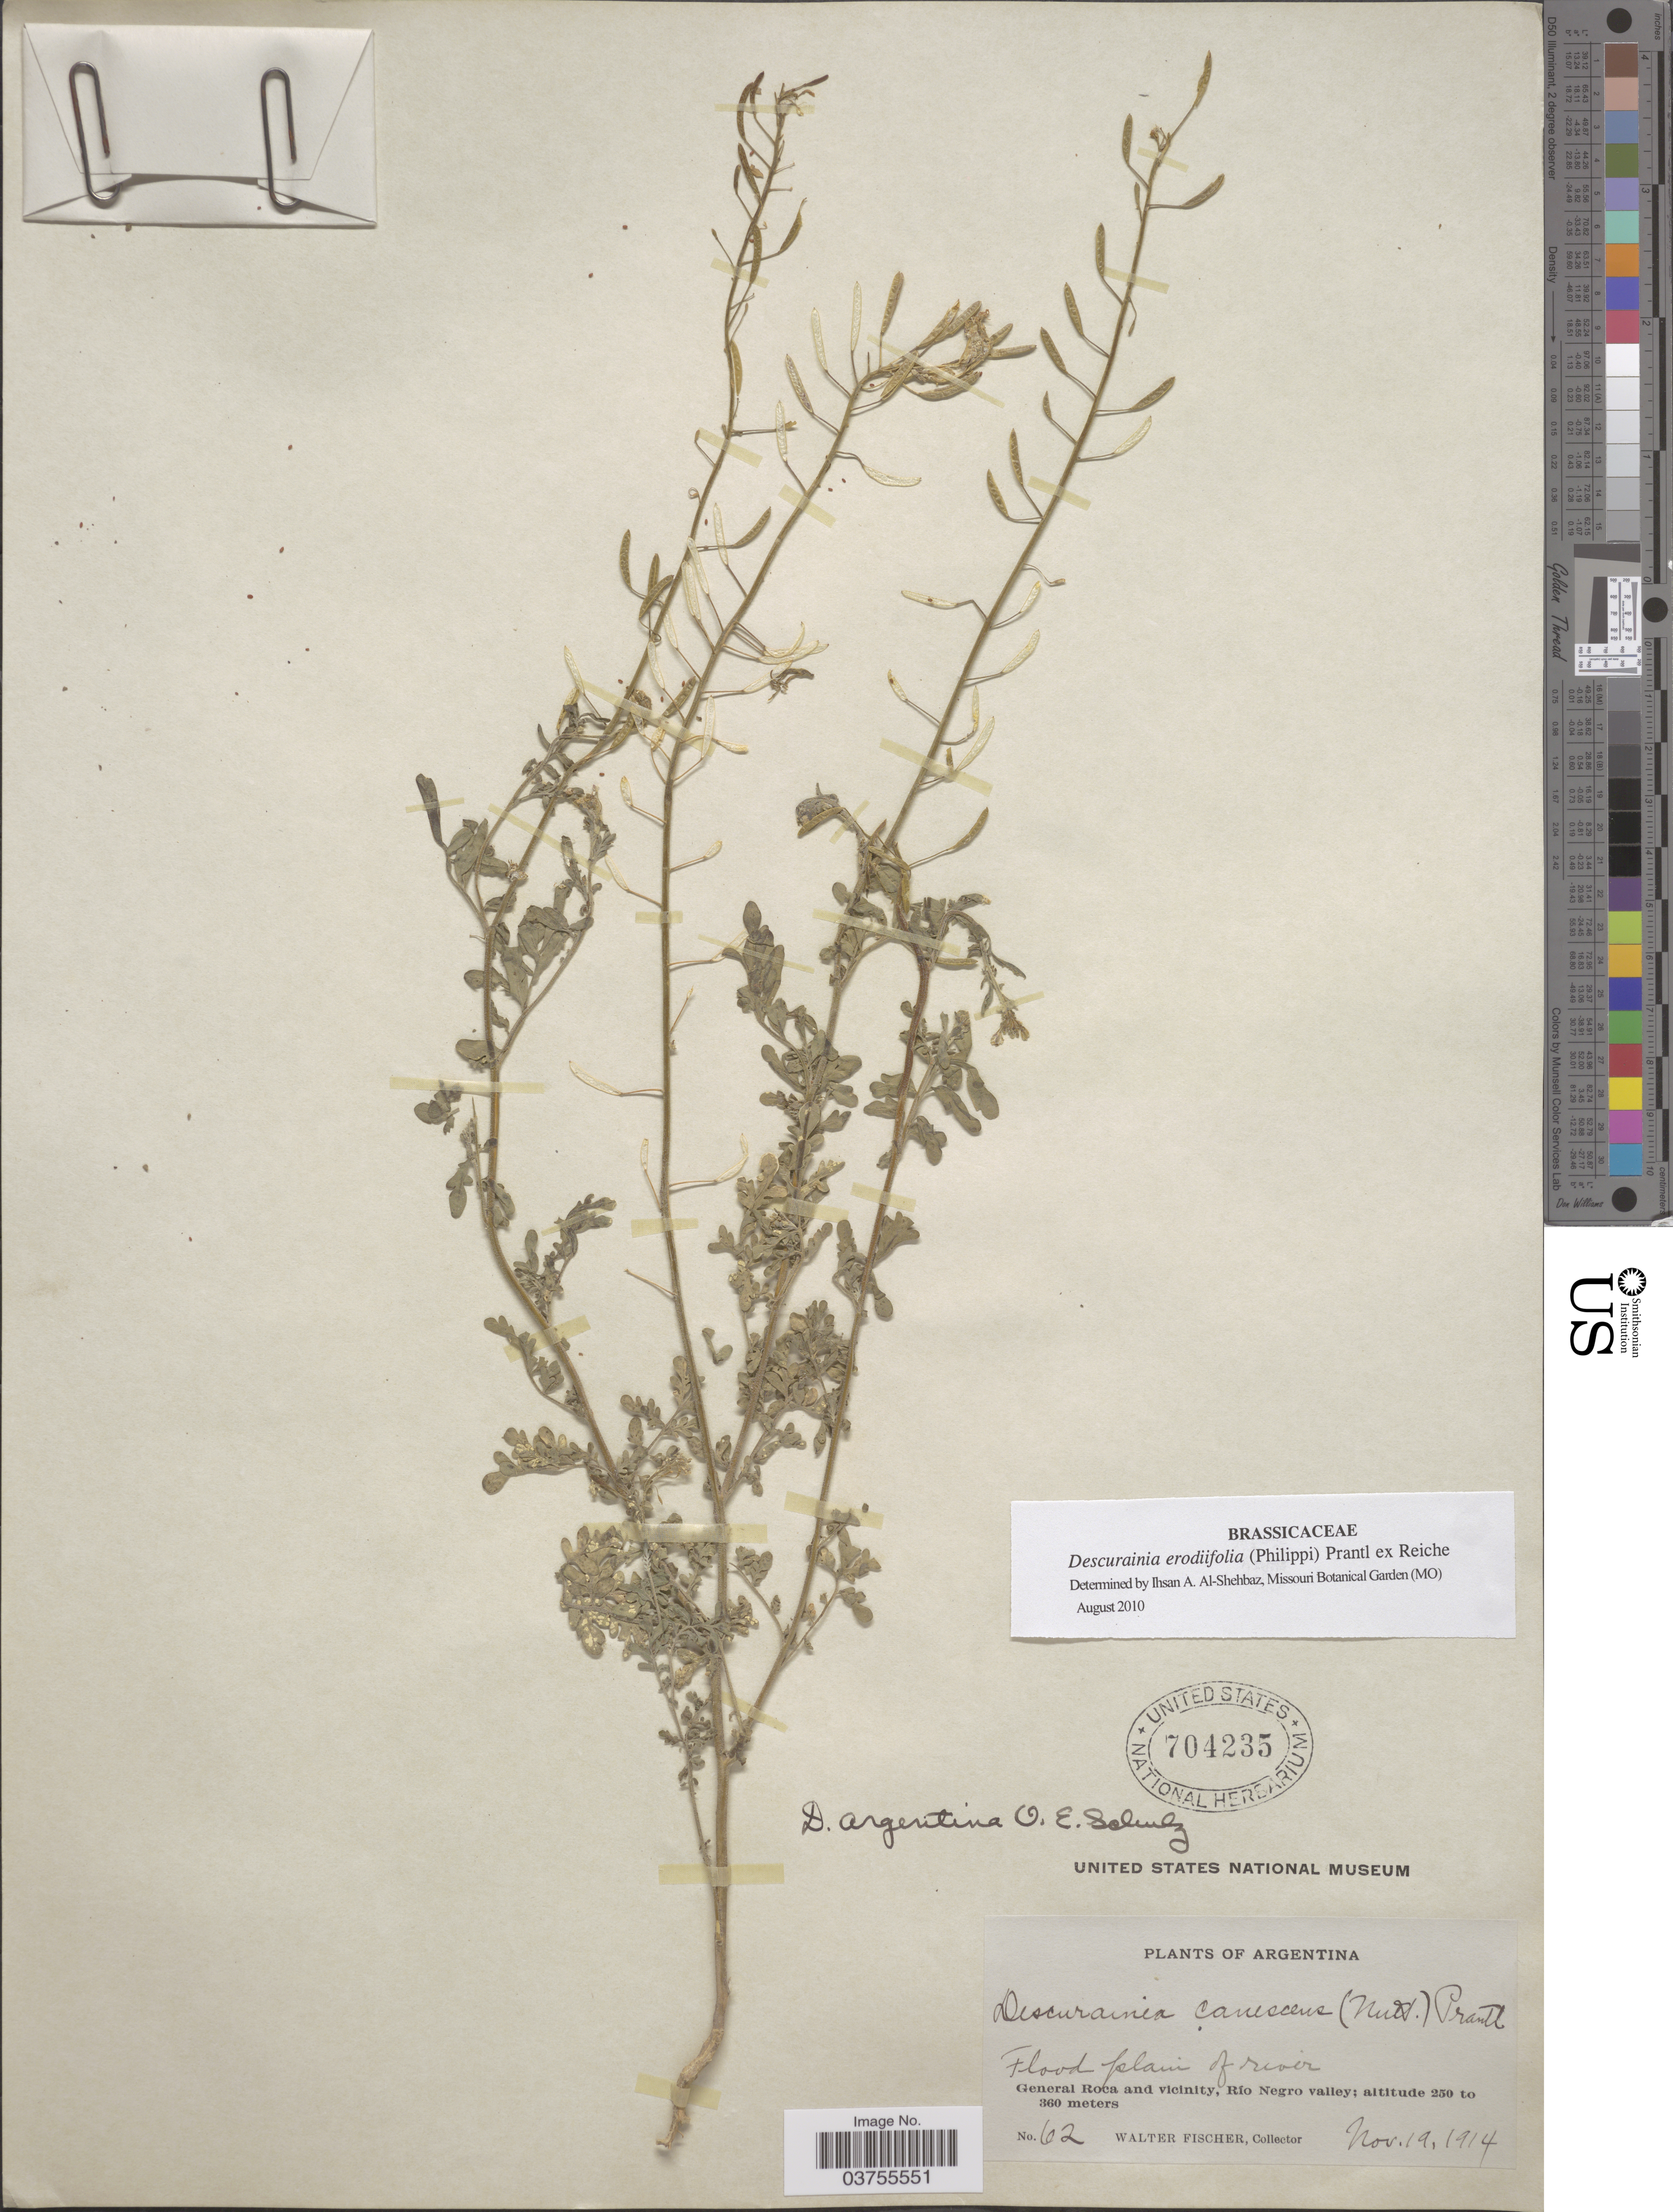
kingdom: Plantae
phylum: Tracheophyta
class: Magnoliopsida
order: Brassicales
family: Brassicaceae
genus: Descurainia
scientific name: Descurainia erodiifolia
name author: (Phil. & C.A. Mey.) Prantl ex Reiche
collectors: W. Fischer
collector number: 62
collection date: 1914-11-19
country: Argentina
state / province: Rio Negro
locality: General Roca and vicinity, Río Negro valley.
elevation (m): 250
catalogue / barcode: US 704235